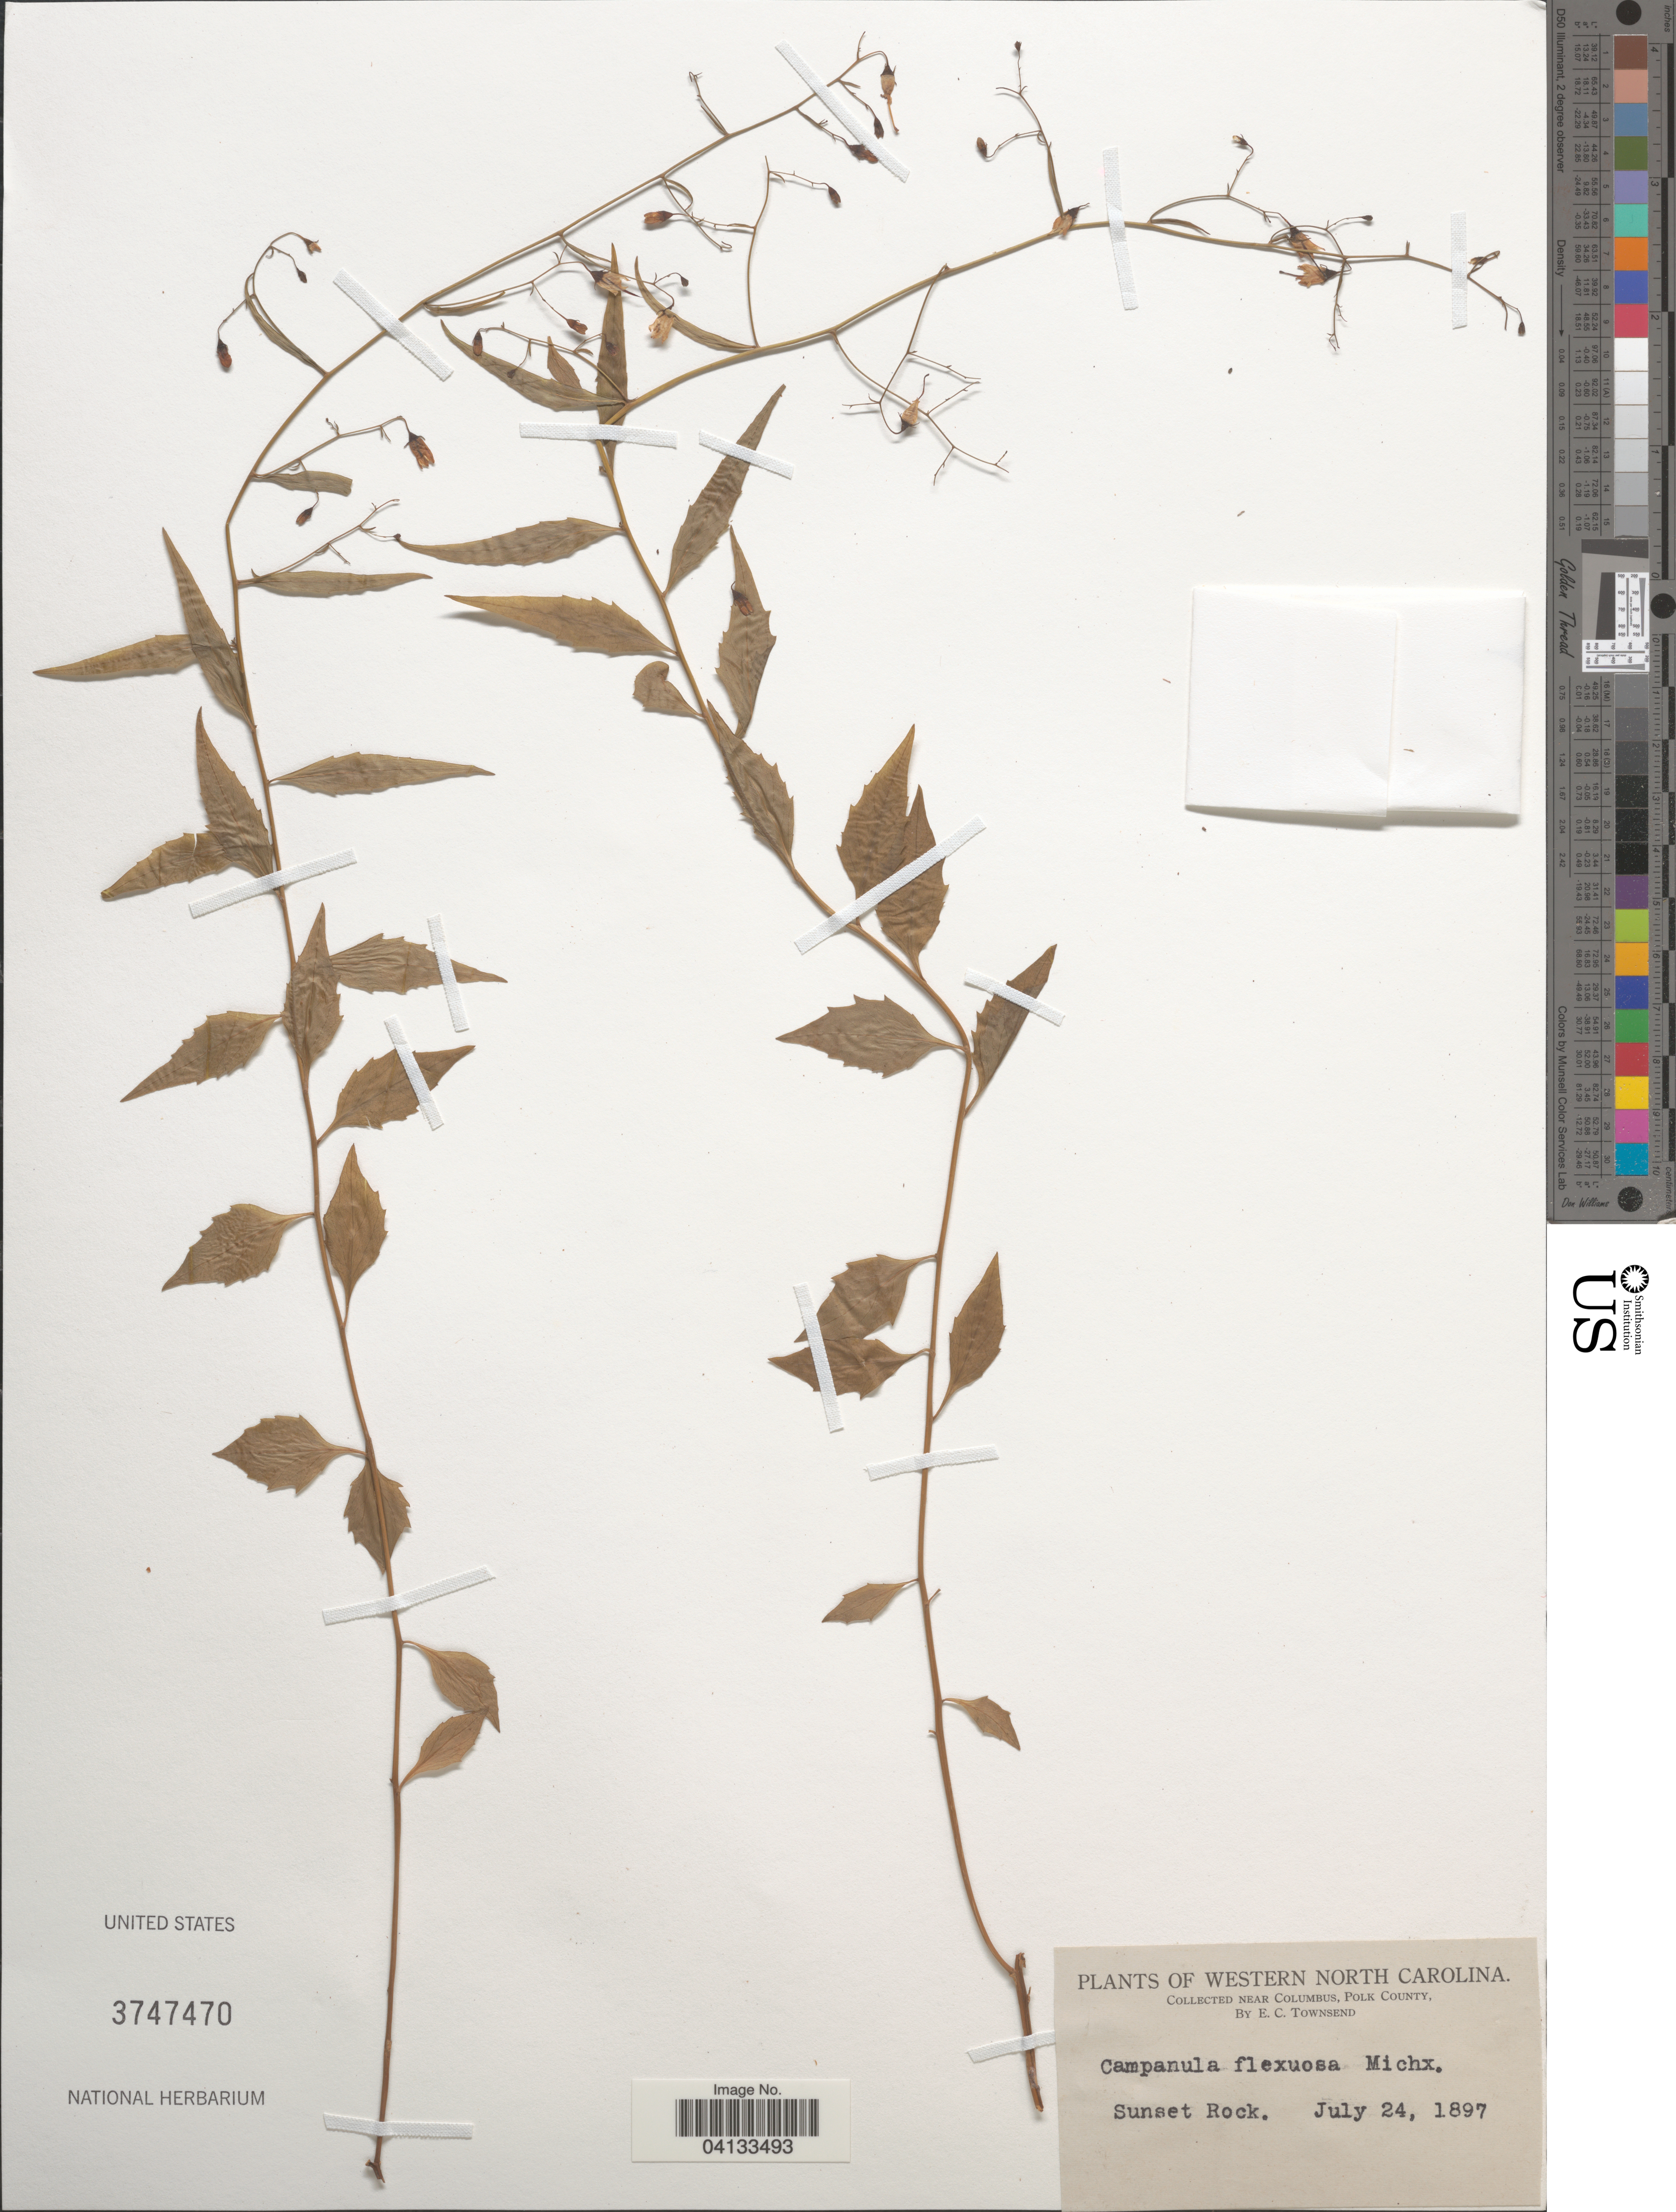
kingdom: Plantae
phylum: Tracheophyta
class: Magnoliopsida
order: Asterales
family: Campanulaceae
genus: Campanula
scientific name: Campanula flexuosa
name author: Michx.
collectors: E. C. Townsend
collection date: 1897-07-24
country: United States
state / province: North Carolina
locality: Western North Carolina. Near Columbus, Polk County. Sunset Rock.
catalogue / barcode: US 3747470